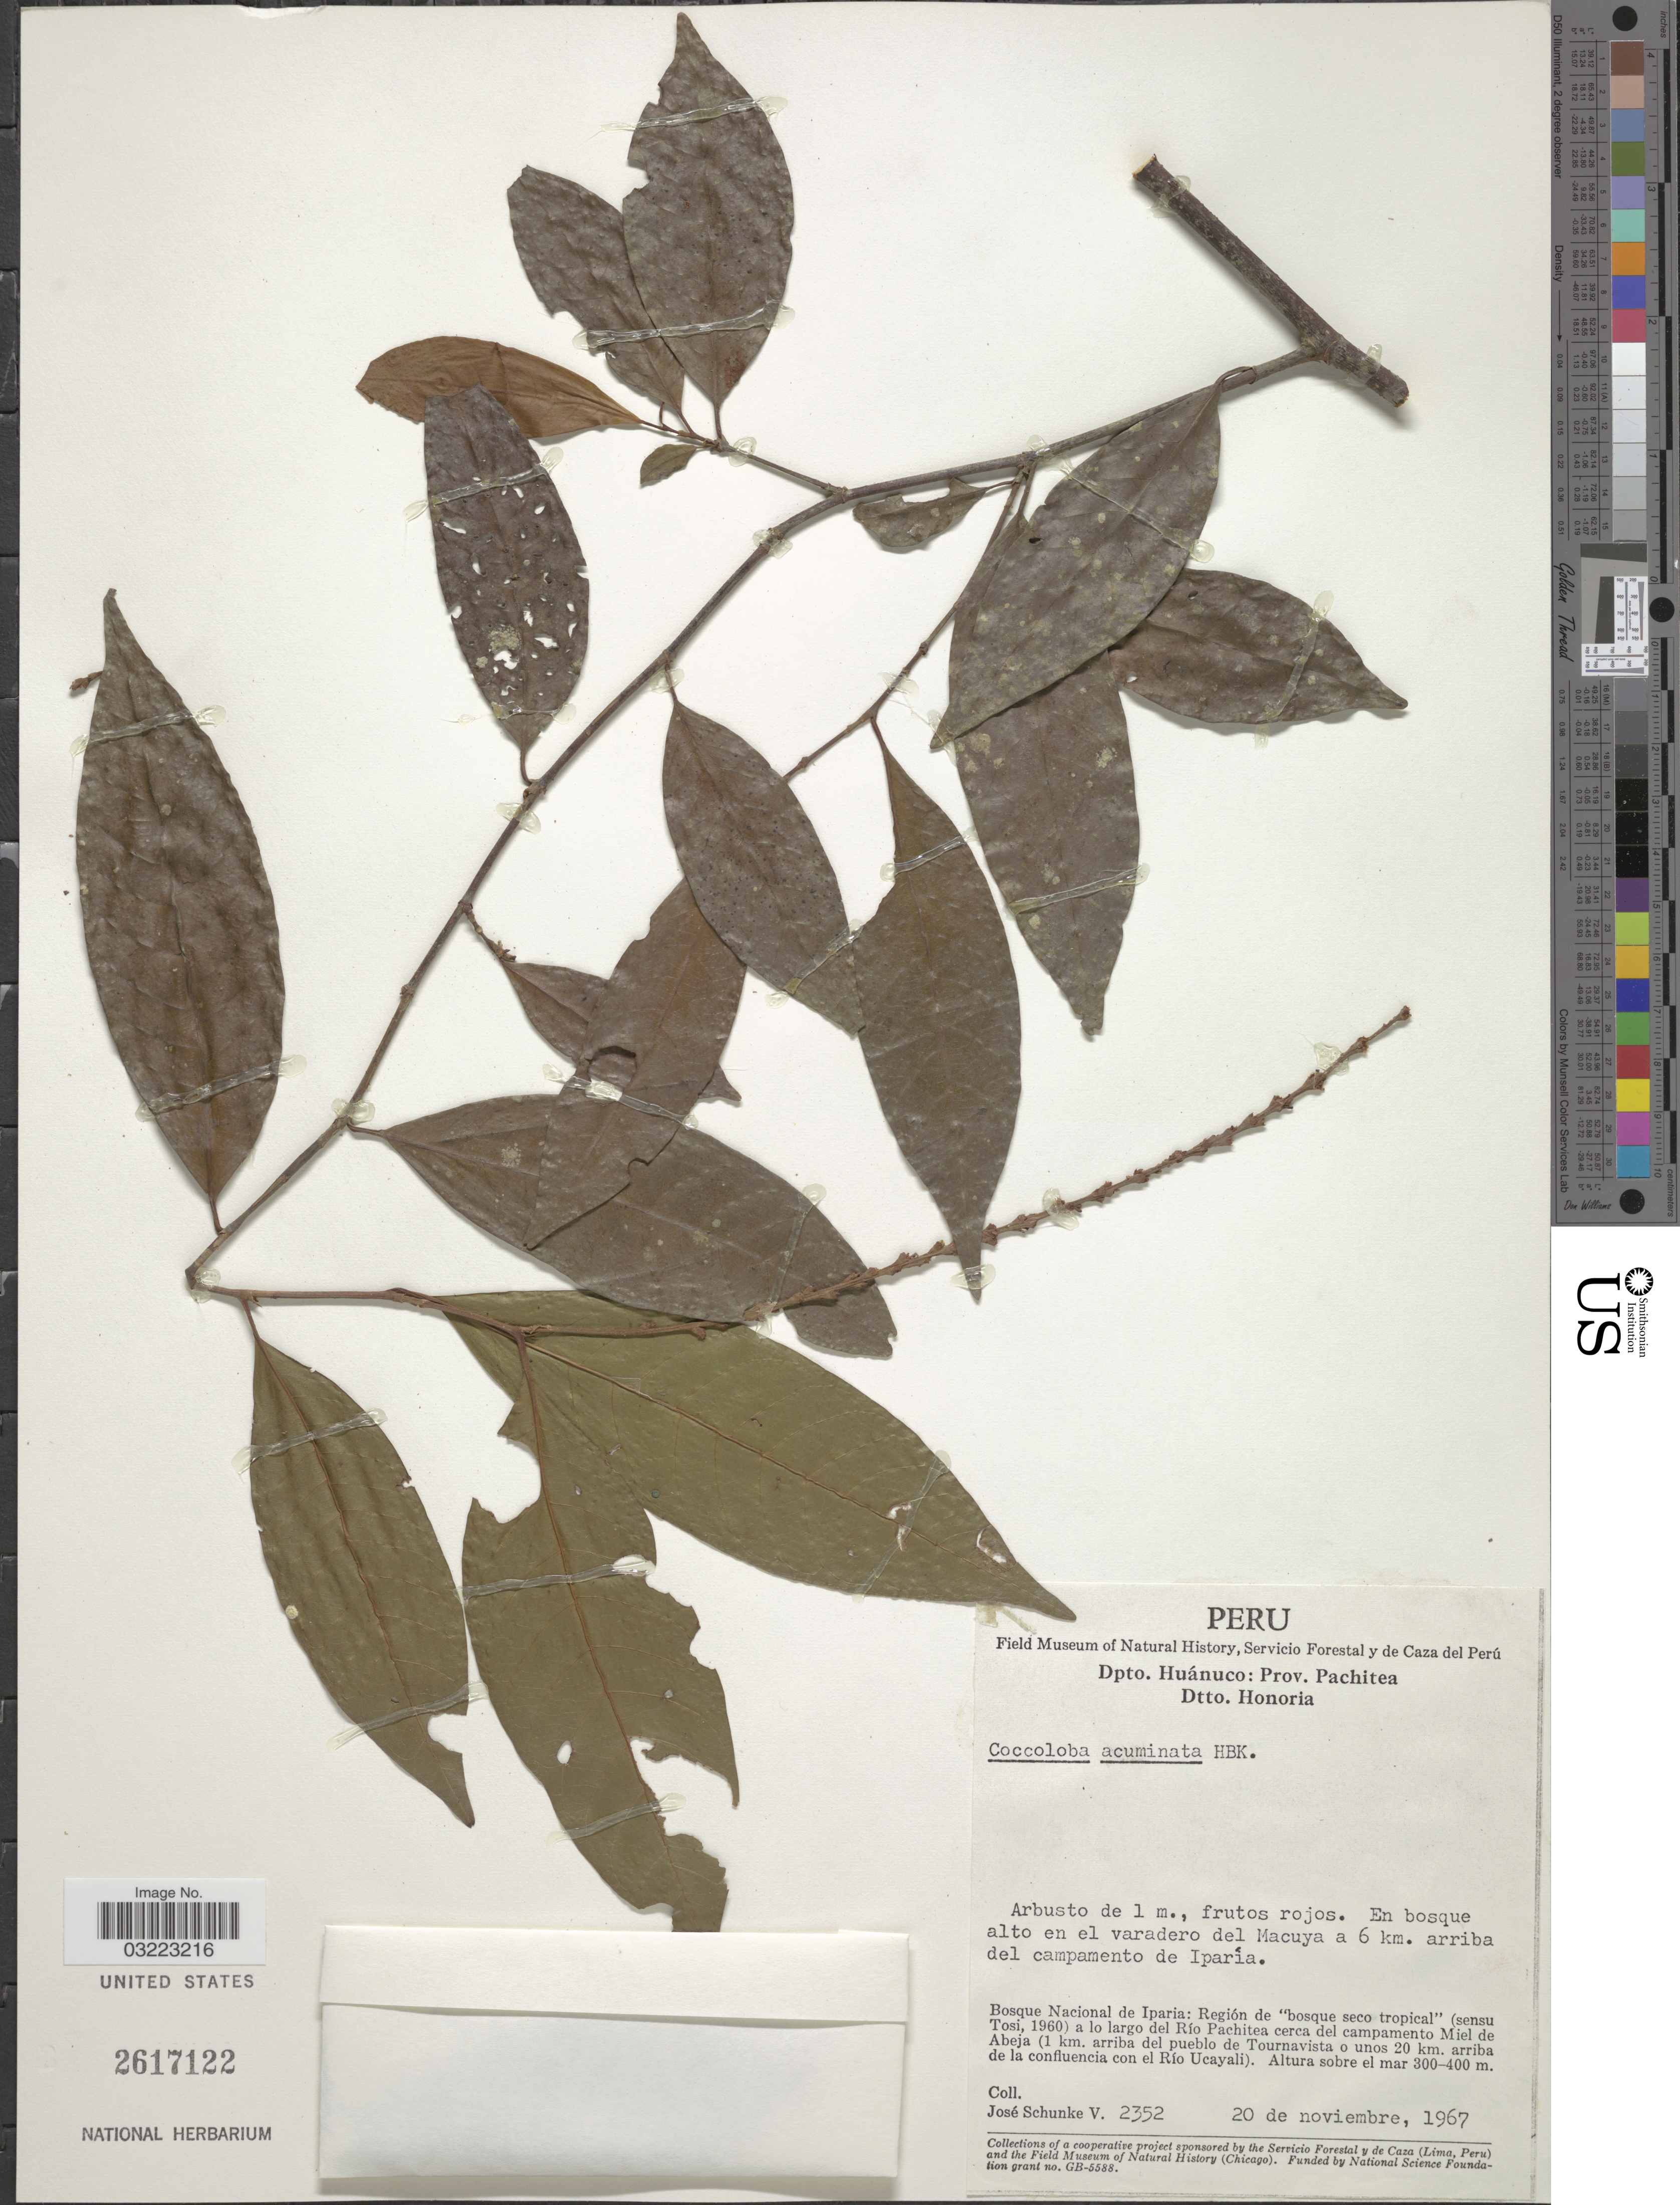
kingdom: Plantae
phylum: Tracheophyta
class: Magnoliopsida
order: Caryophyllales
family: Polygonaceae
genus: Coccoloba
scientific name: Coccoloba acuminata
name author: Kunth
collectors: J. Schunke Vigo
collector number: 2352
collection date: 1967-11-20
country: Peru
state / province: Huánuco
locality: Dpto. Huánuco: Prov. Pachitea, Dtto. Honoria, En bosque alto en el varadero del macuya a 6 km. arriba del campamento de Iparía. Bosque Nacional de Iparia: Región de "bosque seco tropical" (sensu Tosi, 1960) a lo largo del Río Pachitea cerca del campamento Miel de Abeja (1 km. arriba del pueblo de Tournavista o unos 20 km. arriba de la confluencia con el Río Ucayali).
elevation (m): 300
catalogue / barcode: US 2617122